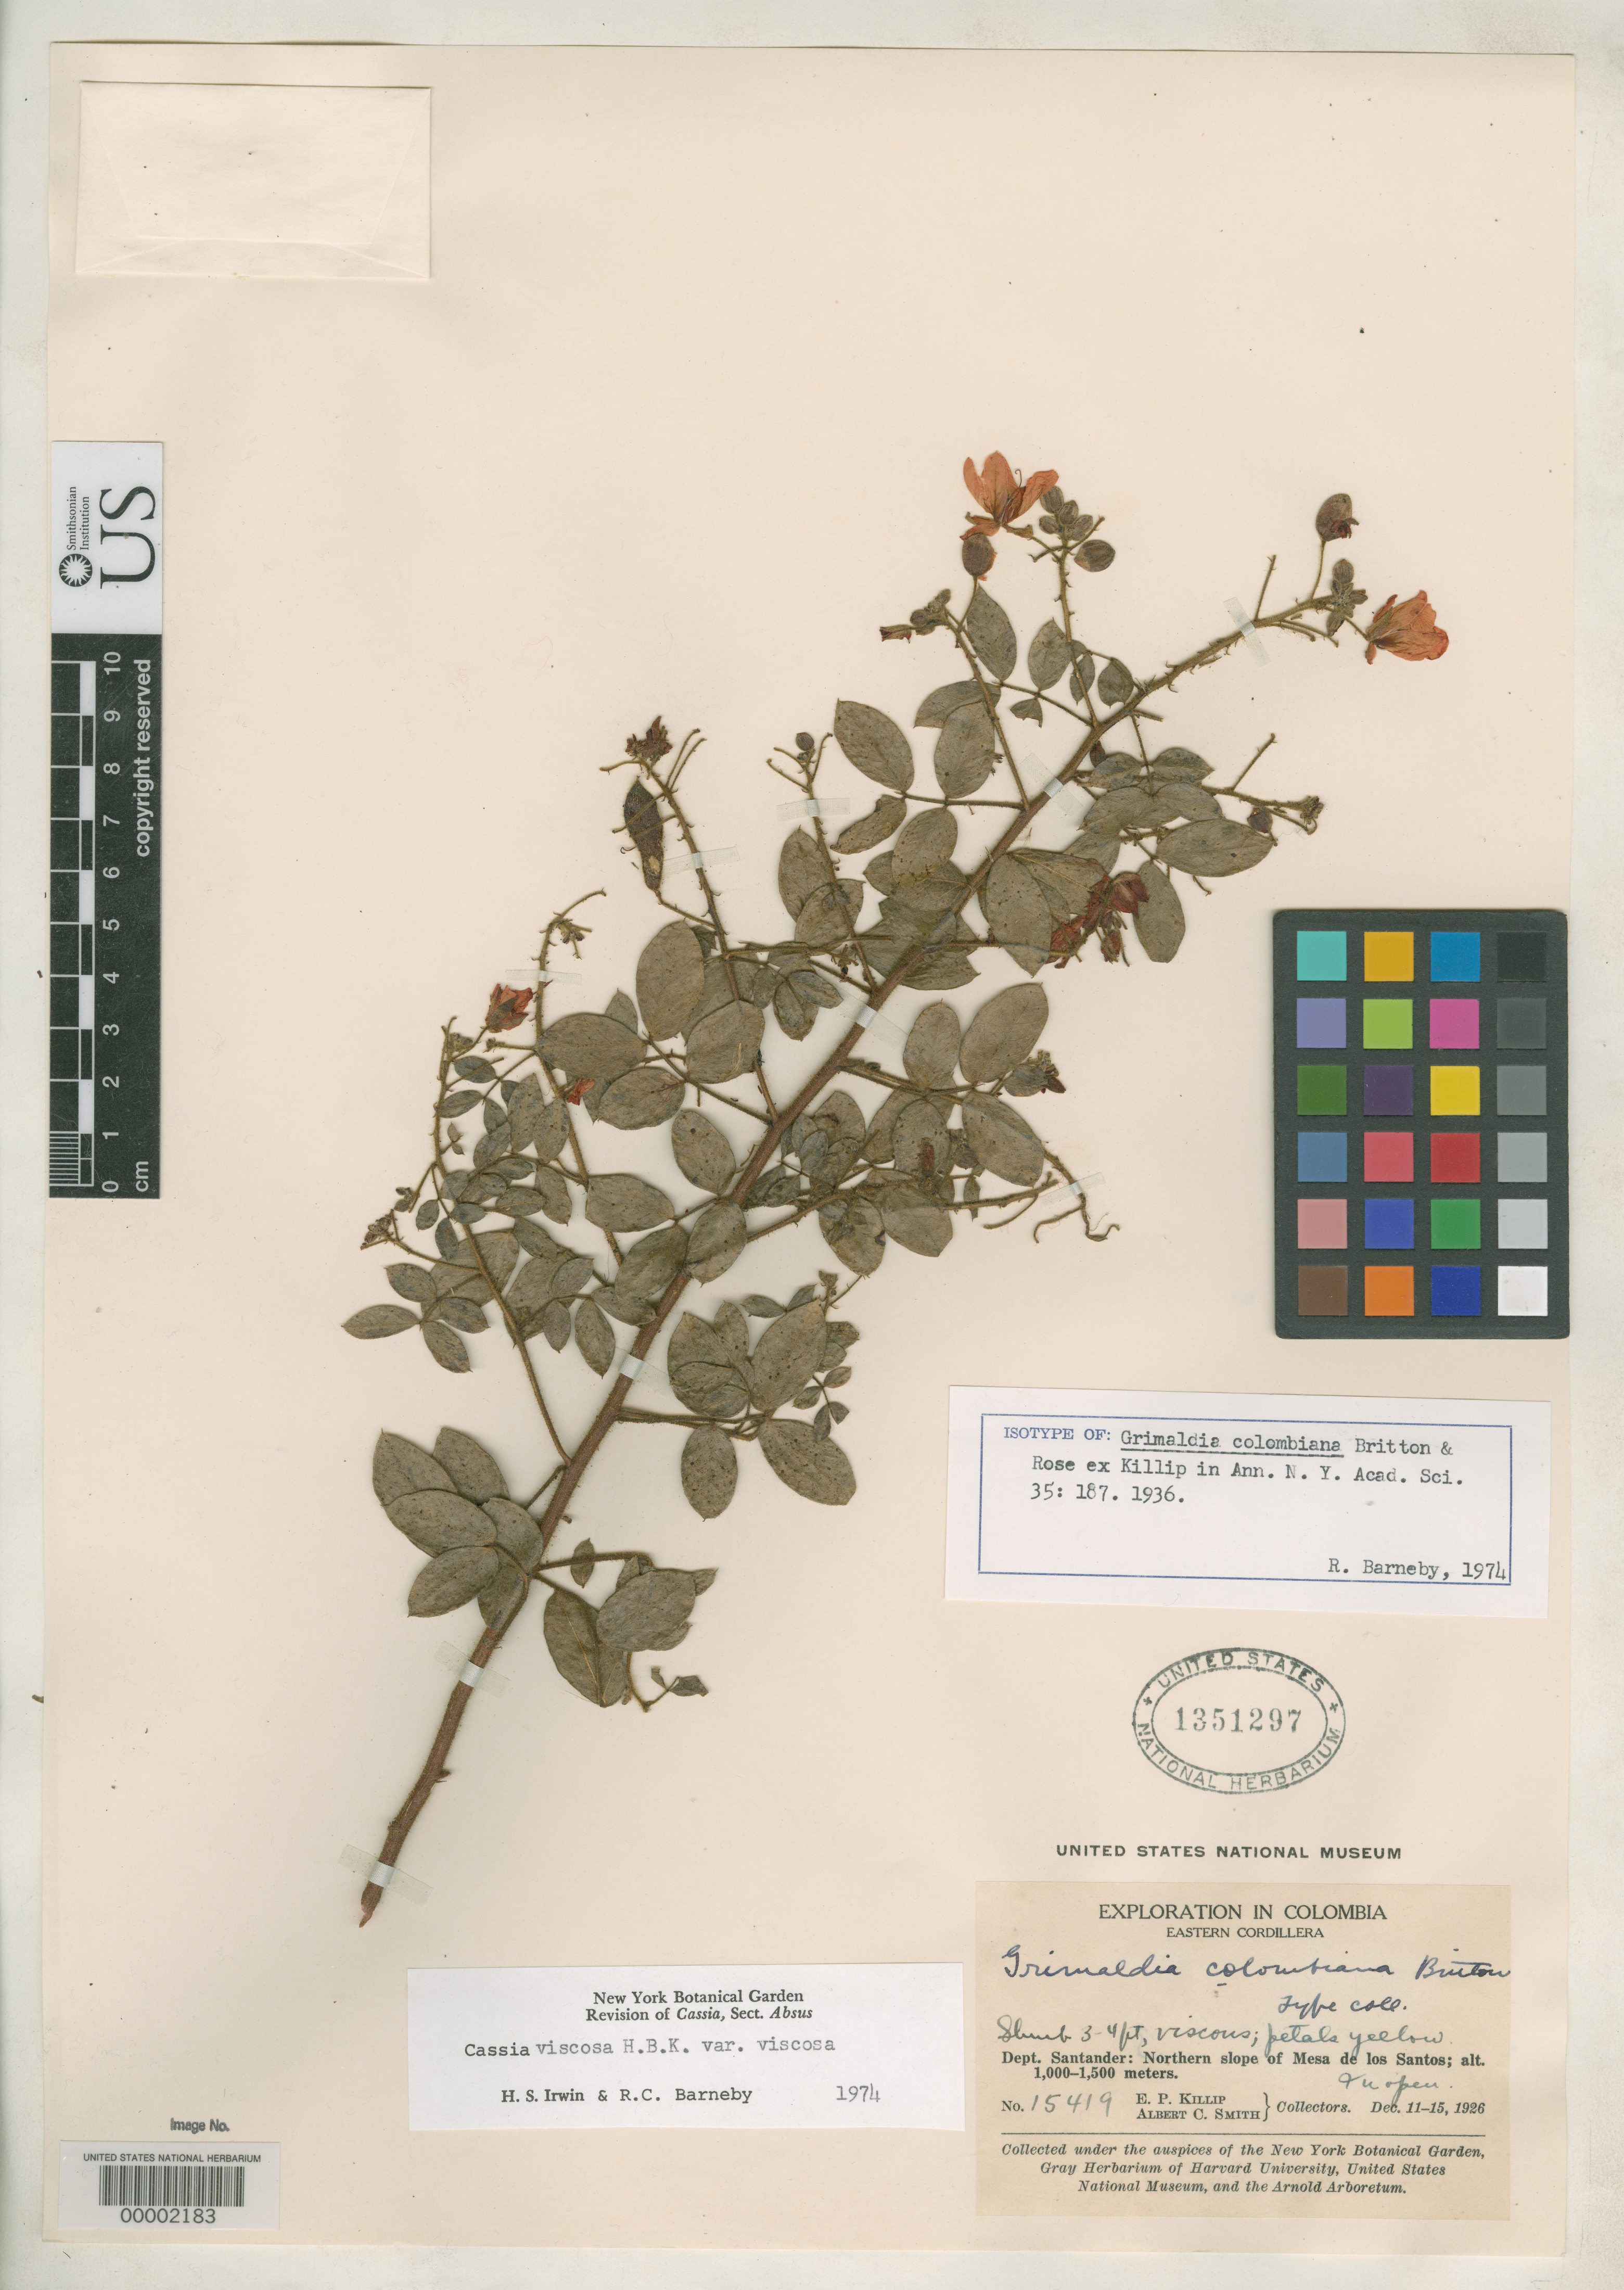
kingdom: Plantae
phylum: Tracheophyta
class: Magnoliopsida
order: Fabales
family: Fabaceae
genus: Grimaldia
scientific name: Grimaldia colombiana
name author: Britton & Rose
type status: Isotype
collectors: E. P. Killip & A. C. Smith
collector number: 15419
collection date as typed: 11 Dec 1926 to 15 Dec 1926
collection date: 1926-12-11/1926-12-15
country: Colombia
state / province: Santander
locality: Mesa de Los Santos.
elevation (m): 1000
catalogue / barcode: US 1351297